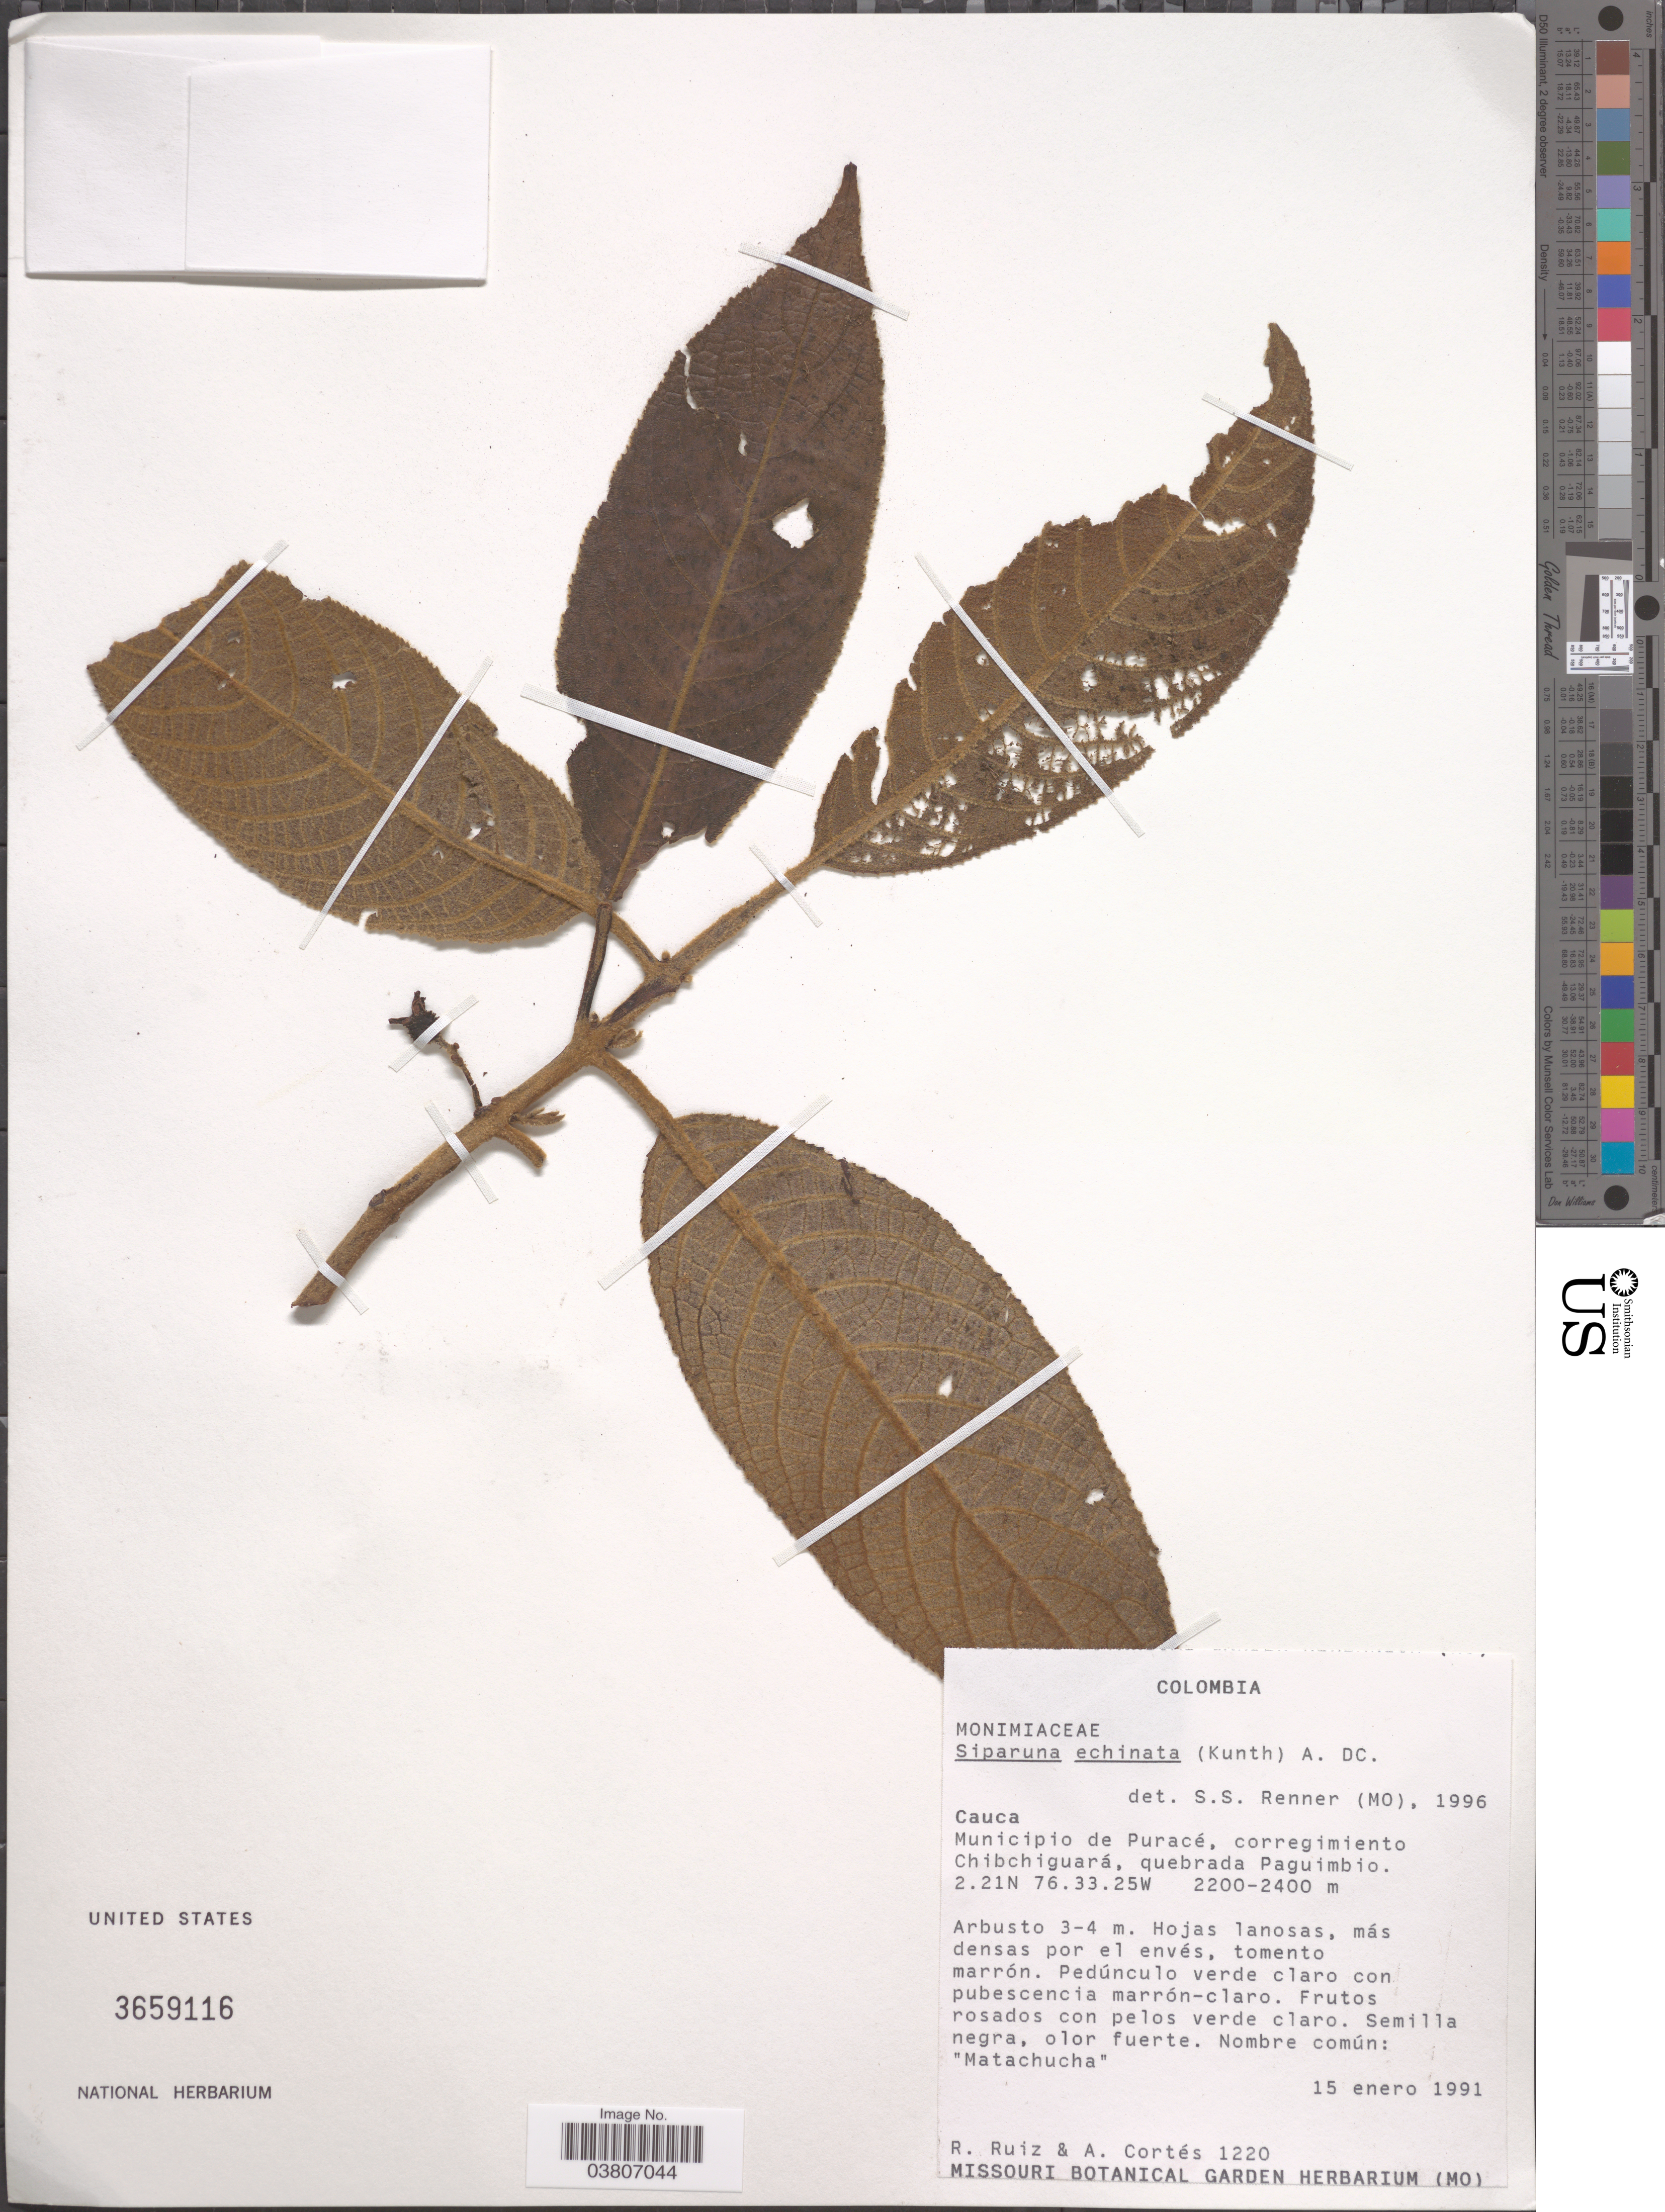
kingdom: Plantae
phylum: Tracheophyta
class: Magnoliopsida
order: Laurales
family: Siparunaceae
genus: Siparuna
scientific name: Siparuna echinata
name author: (Kunth) A. DC.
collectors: R. Ruiz & A. Cortès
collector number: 1220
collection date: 1991-01-15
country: Colombia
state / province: Cauca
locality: Municipio de Puracé, corregimiento Chibchiguará, quebrada Paguimbio.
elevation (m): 2200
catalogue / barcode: US 3659116